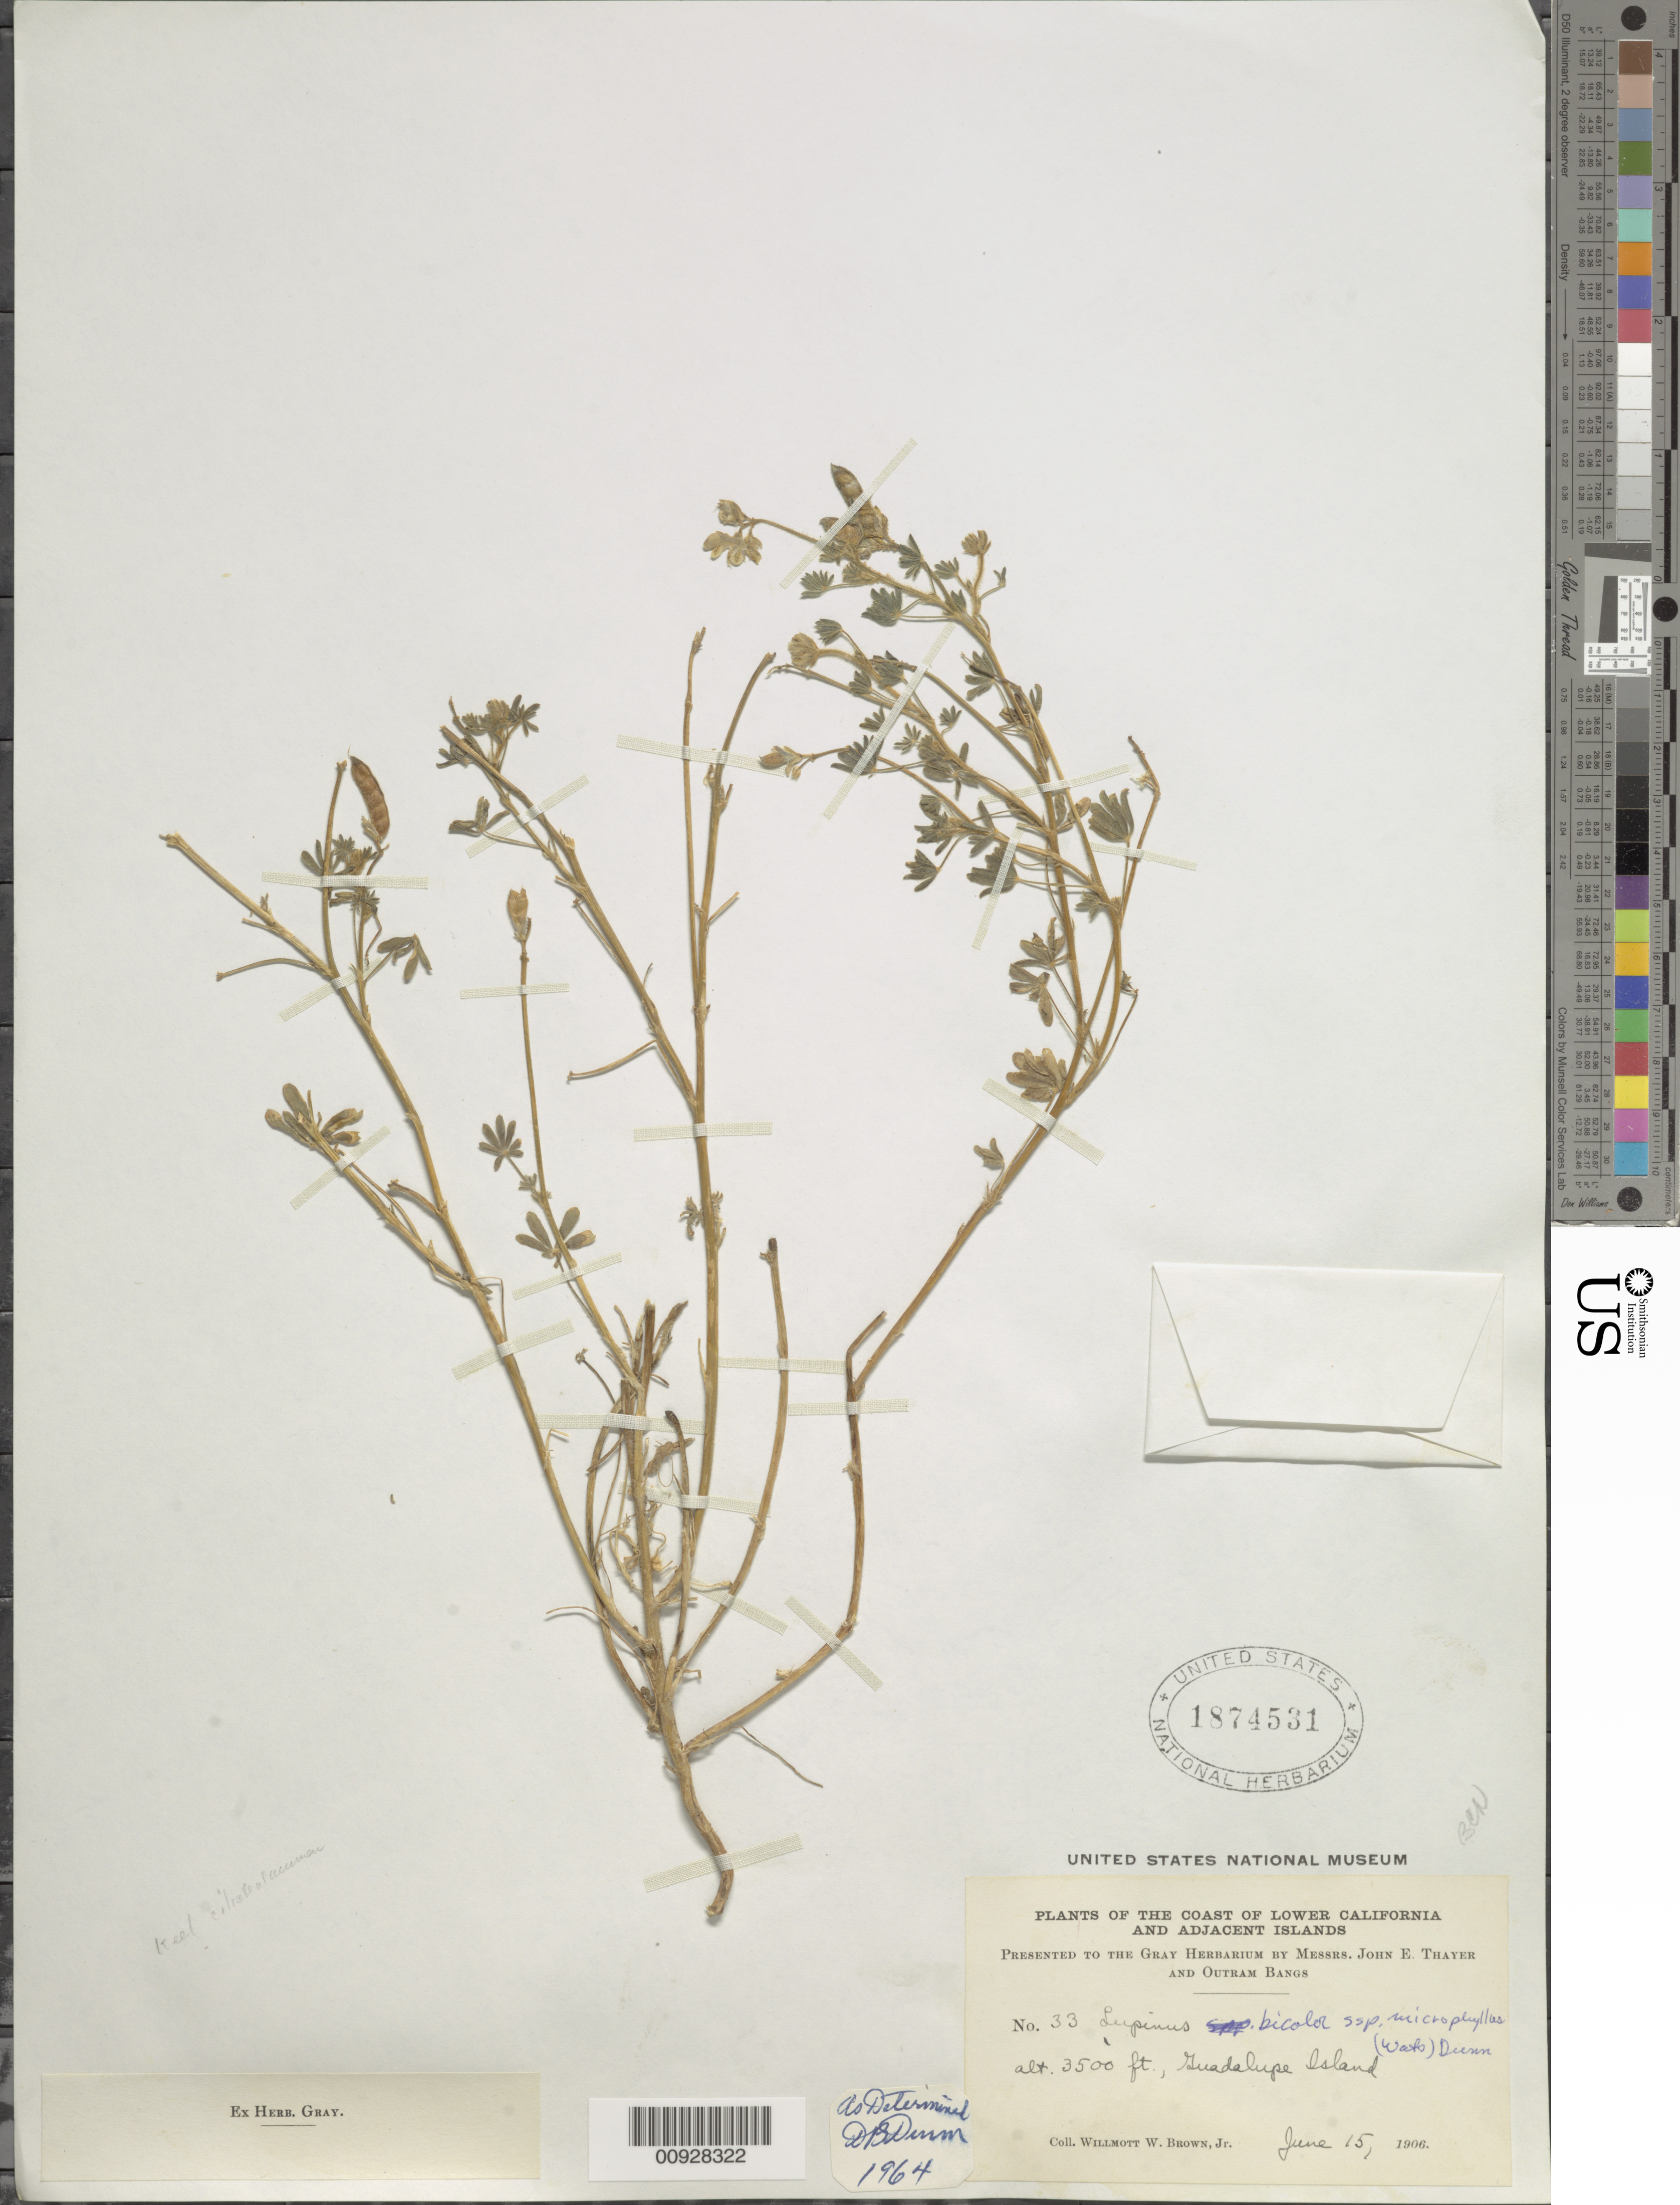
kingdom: Plantae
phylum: Tracheophyta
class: Magnoliopsida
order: Fabales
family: Fabaceae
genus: Lupinus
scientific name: Lupinus bicolor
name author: Lindl.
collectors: W. W. Brown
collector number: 33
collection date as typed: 15 Jun 1906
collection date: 1906-06-15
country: Mexico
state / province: Baja California Norte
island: Guadalupe I.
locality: Guadalupe Island.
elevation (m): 1067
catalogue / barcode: US 1874531